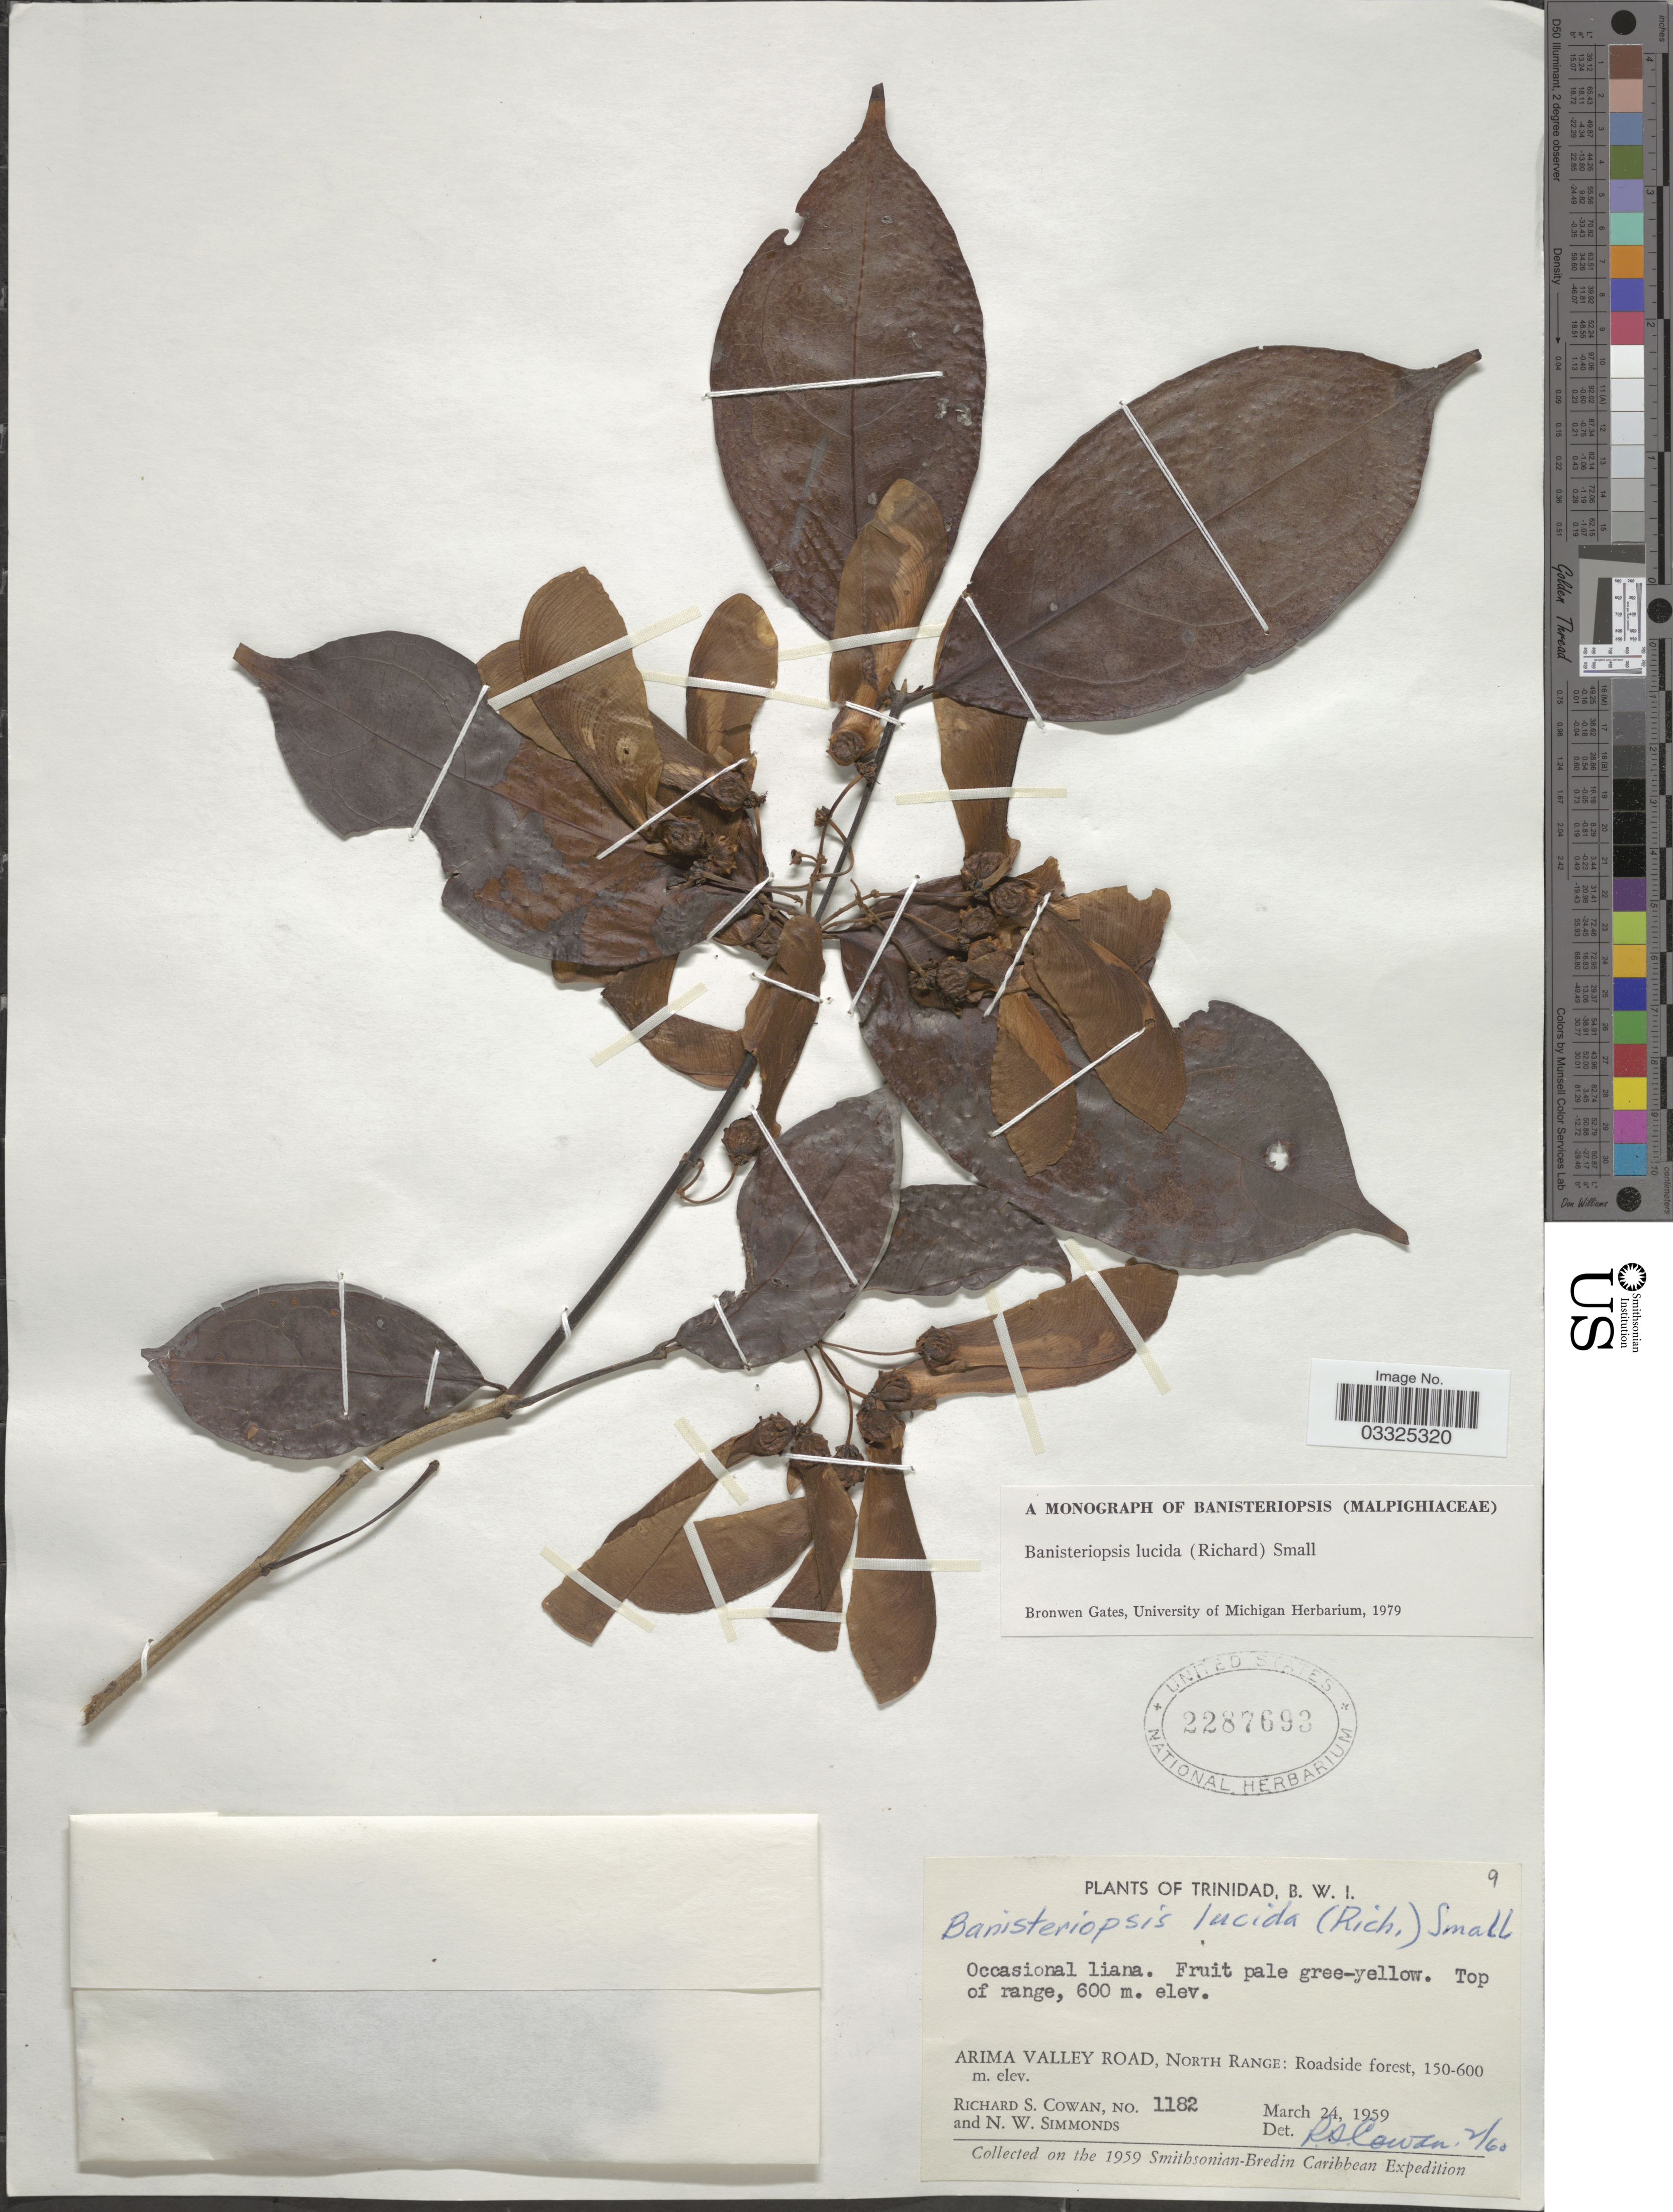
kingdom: Plantae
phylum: Tracheophyta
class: Magnoliopsida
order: Malpighiales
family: Malpighiaceae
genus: Banisteriopsis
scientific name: Banisteriopsis lucida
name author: (Rich.) Small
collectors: R. S. Cowan & N. W. Simmonds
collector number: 1182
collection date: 1959-03-24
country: Trinidad and Tobago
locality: Trinidad, Arima Valley Road, North Range: Roadside forest .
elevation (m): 600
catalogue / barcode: US 2287693